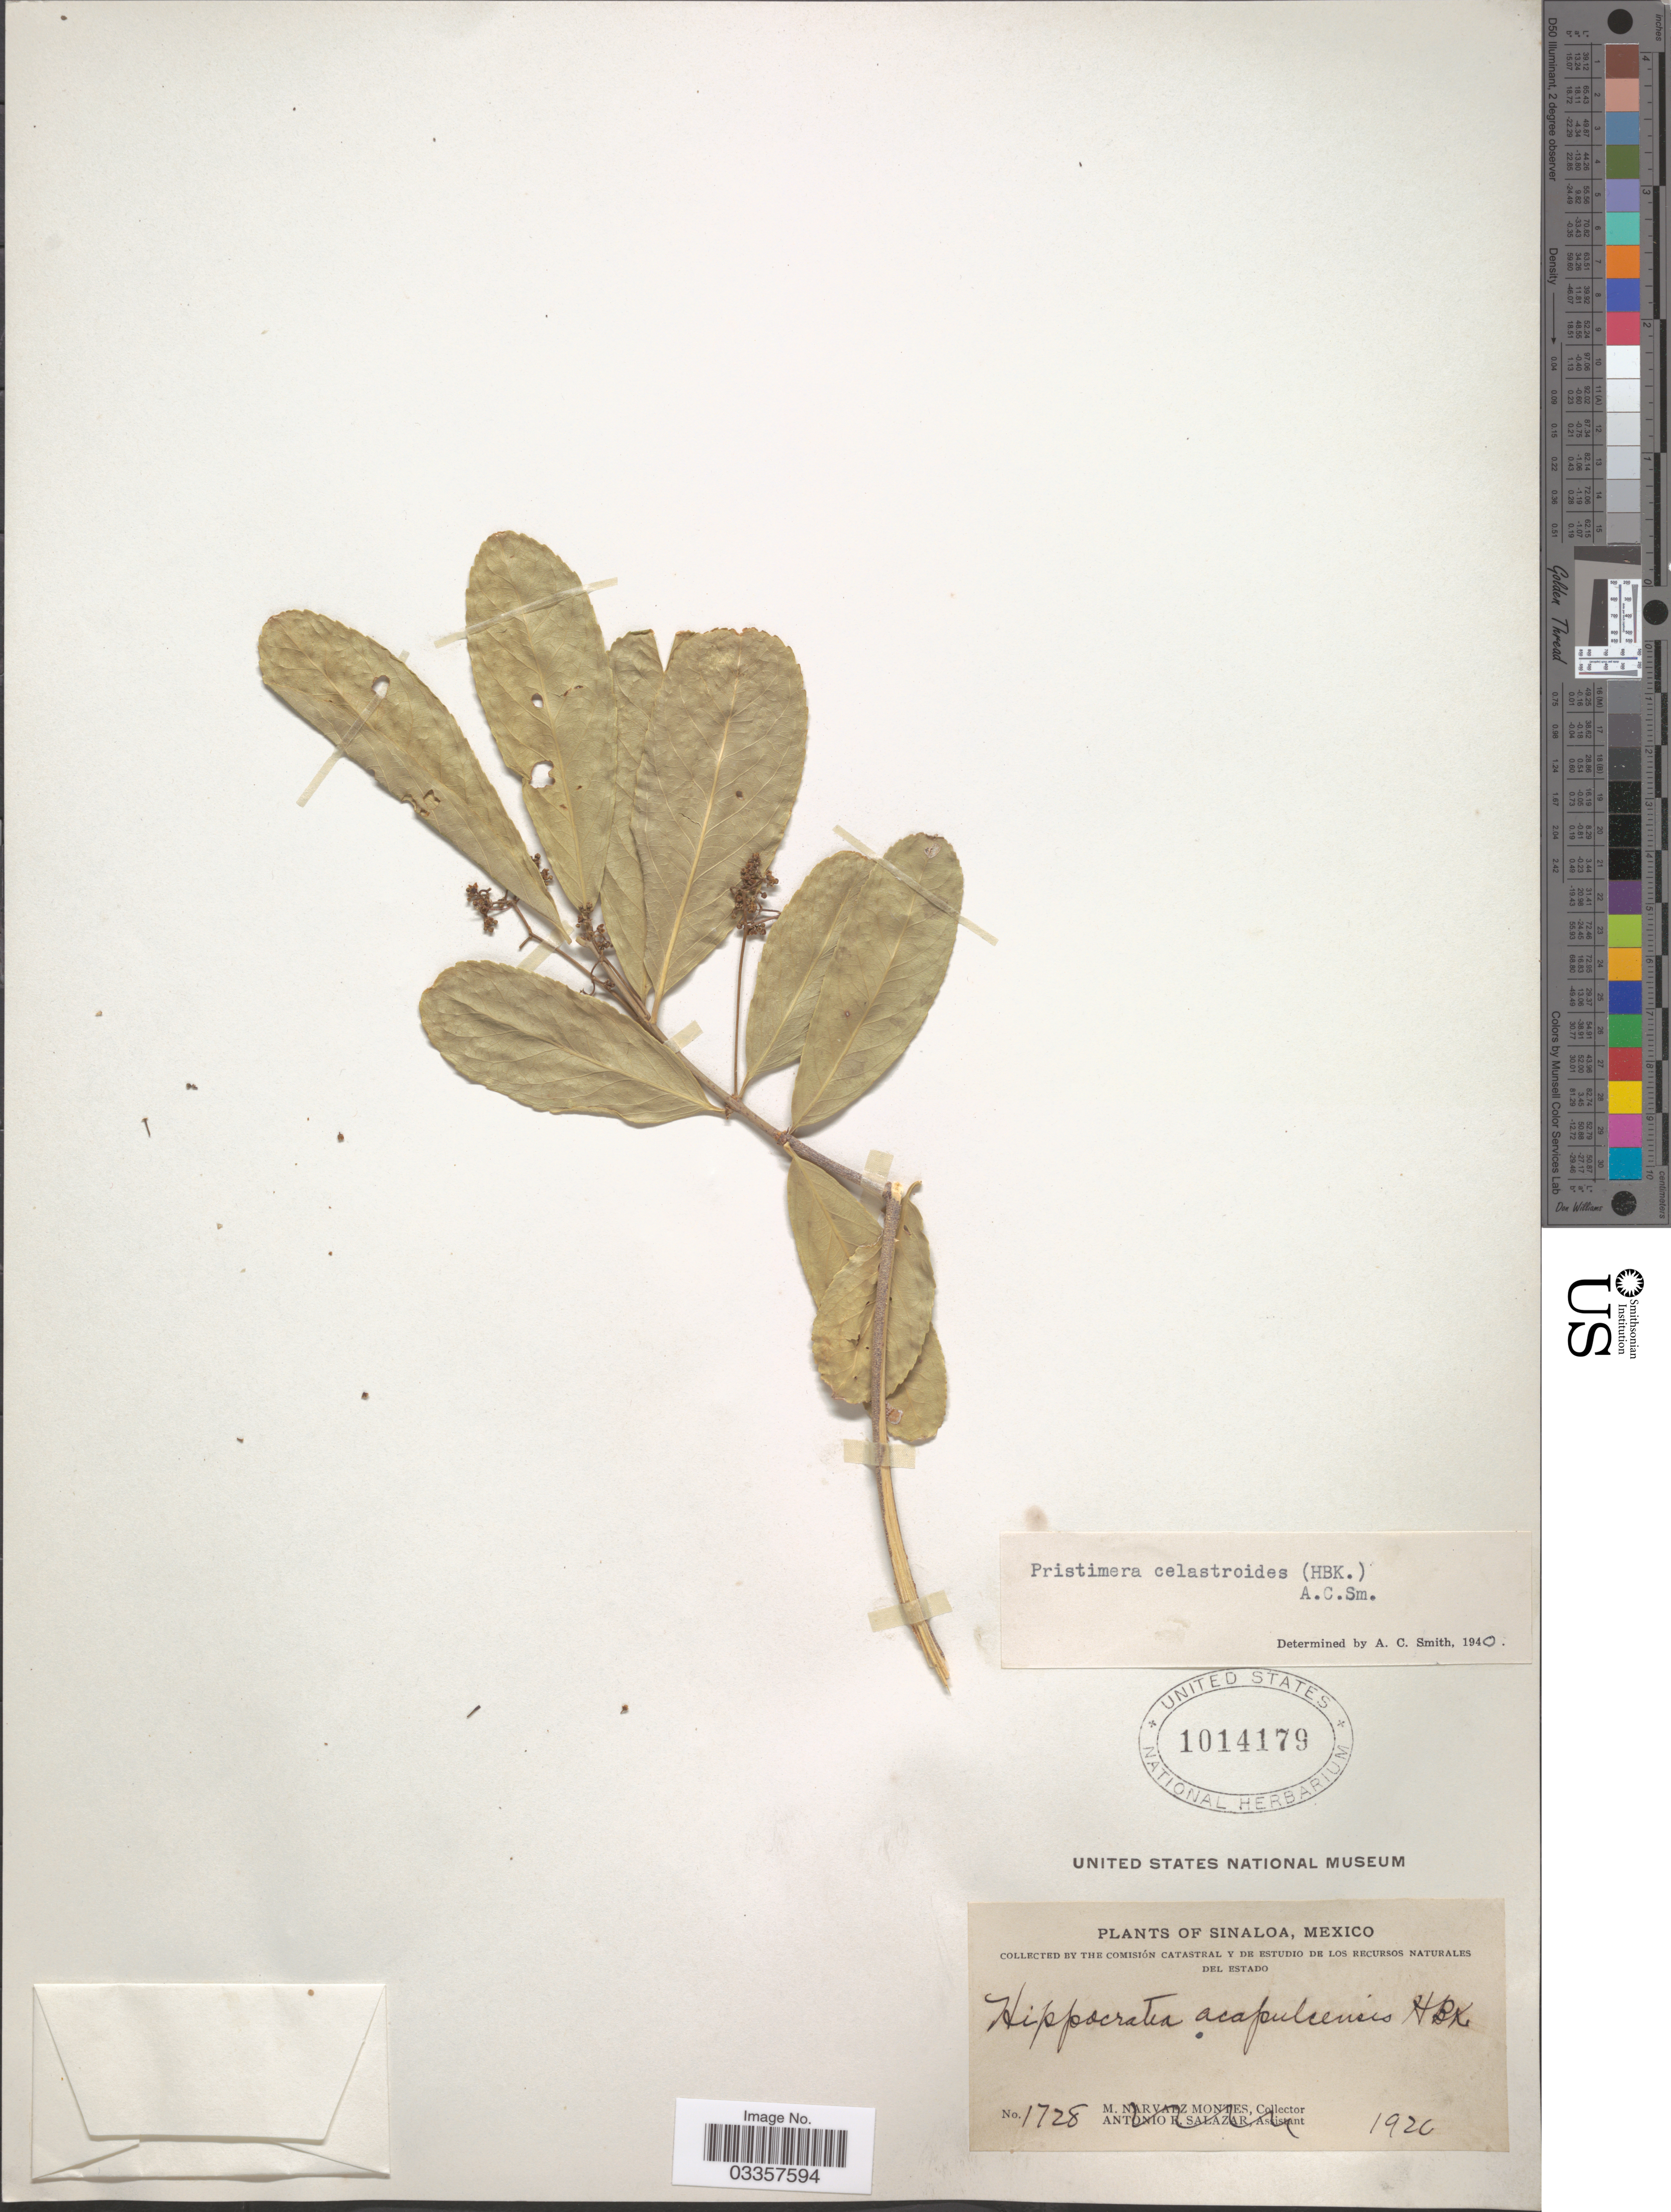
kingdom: Plantae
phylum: Tracheophyta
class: Magnoliopsida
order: Celastrales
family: Celastraceae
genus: Pristimera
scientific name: Pristimera celastroides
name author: (Kunth) A.C. Sm.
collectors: Comisión Catastral etc. de Sinaloa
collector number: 1728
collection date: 1920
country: Mexico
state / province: Sinaloa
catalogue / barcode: US 1014179